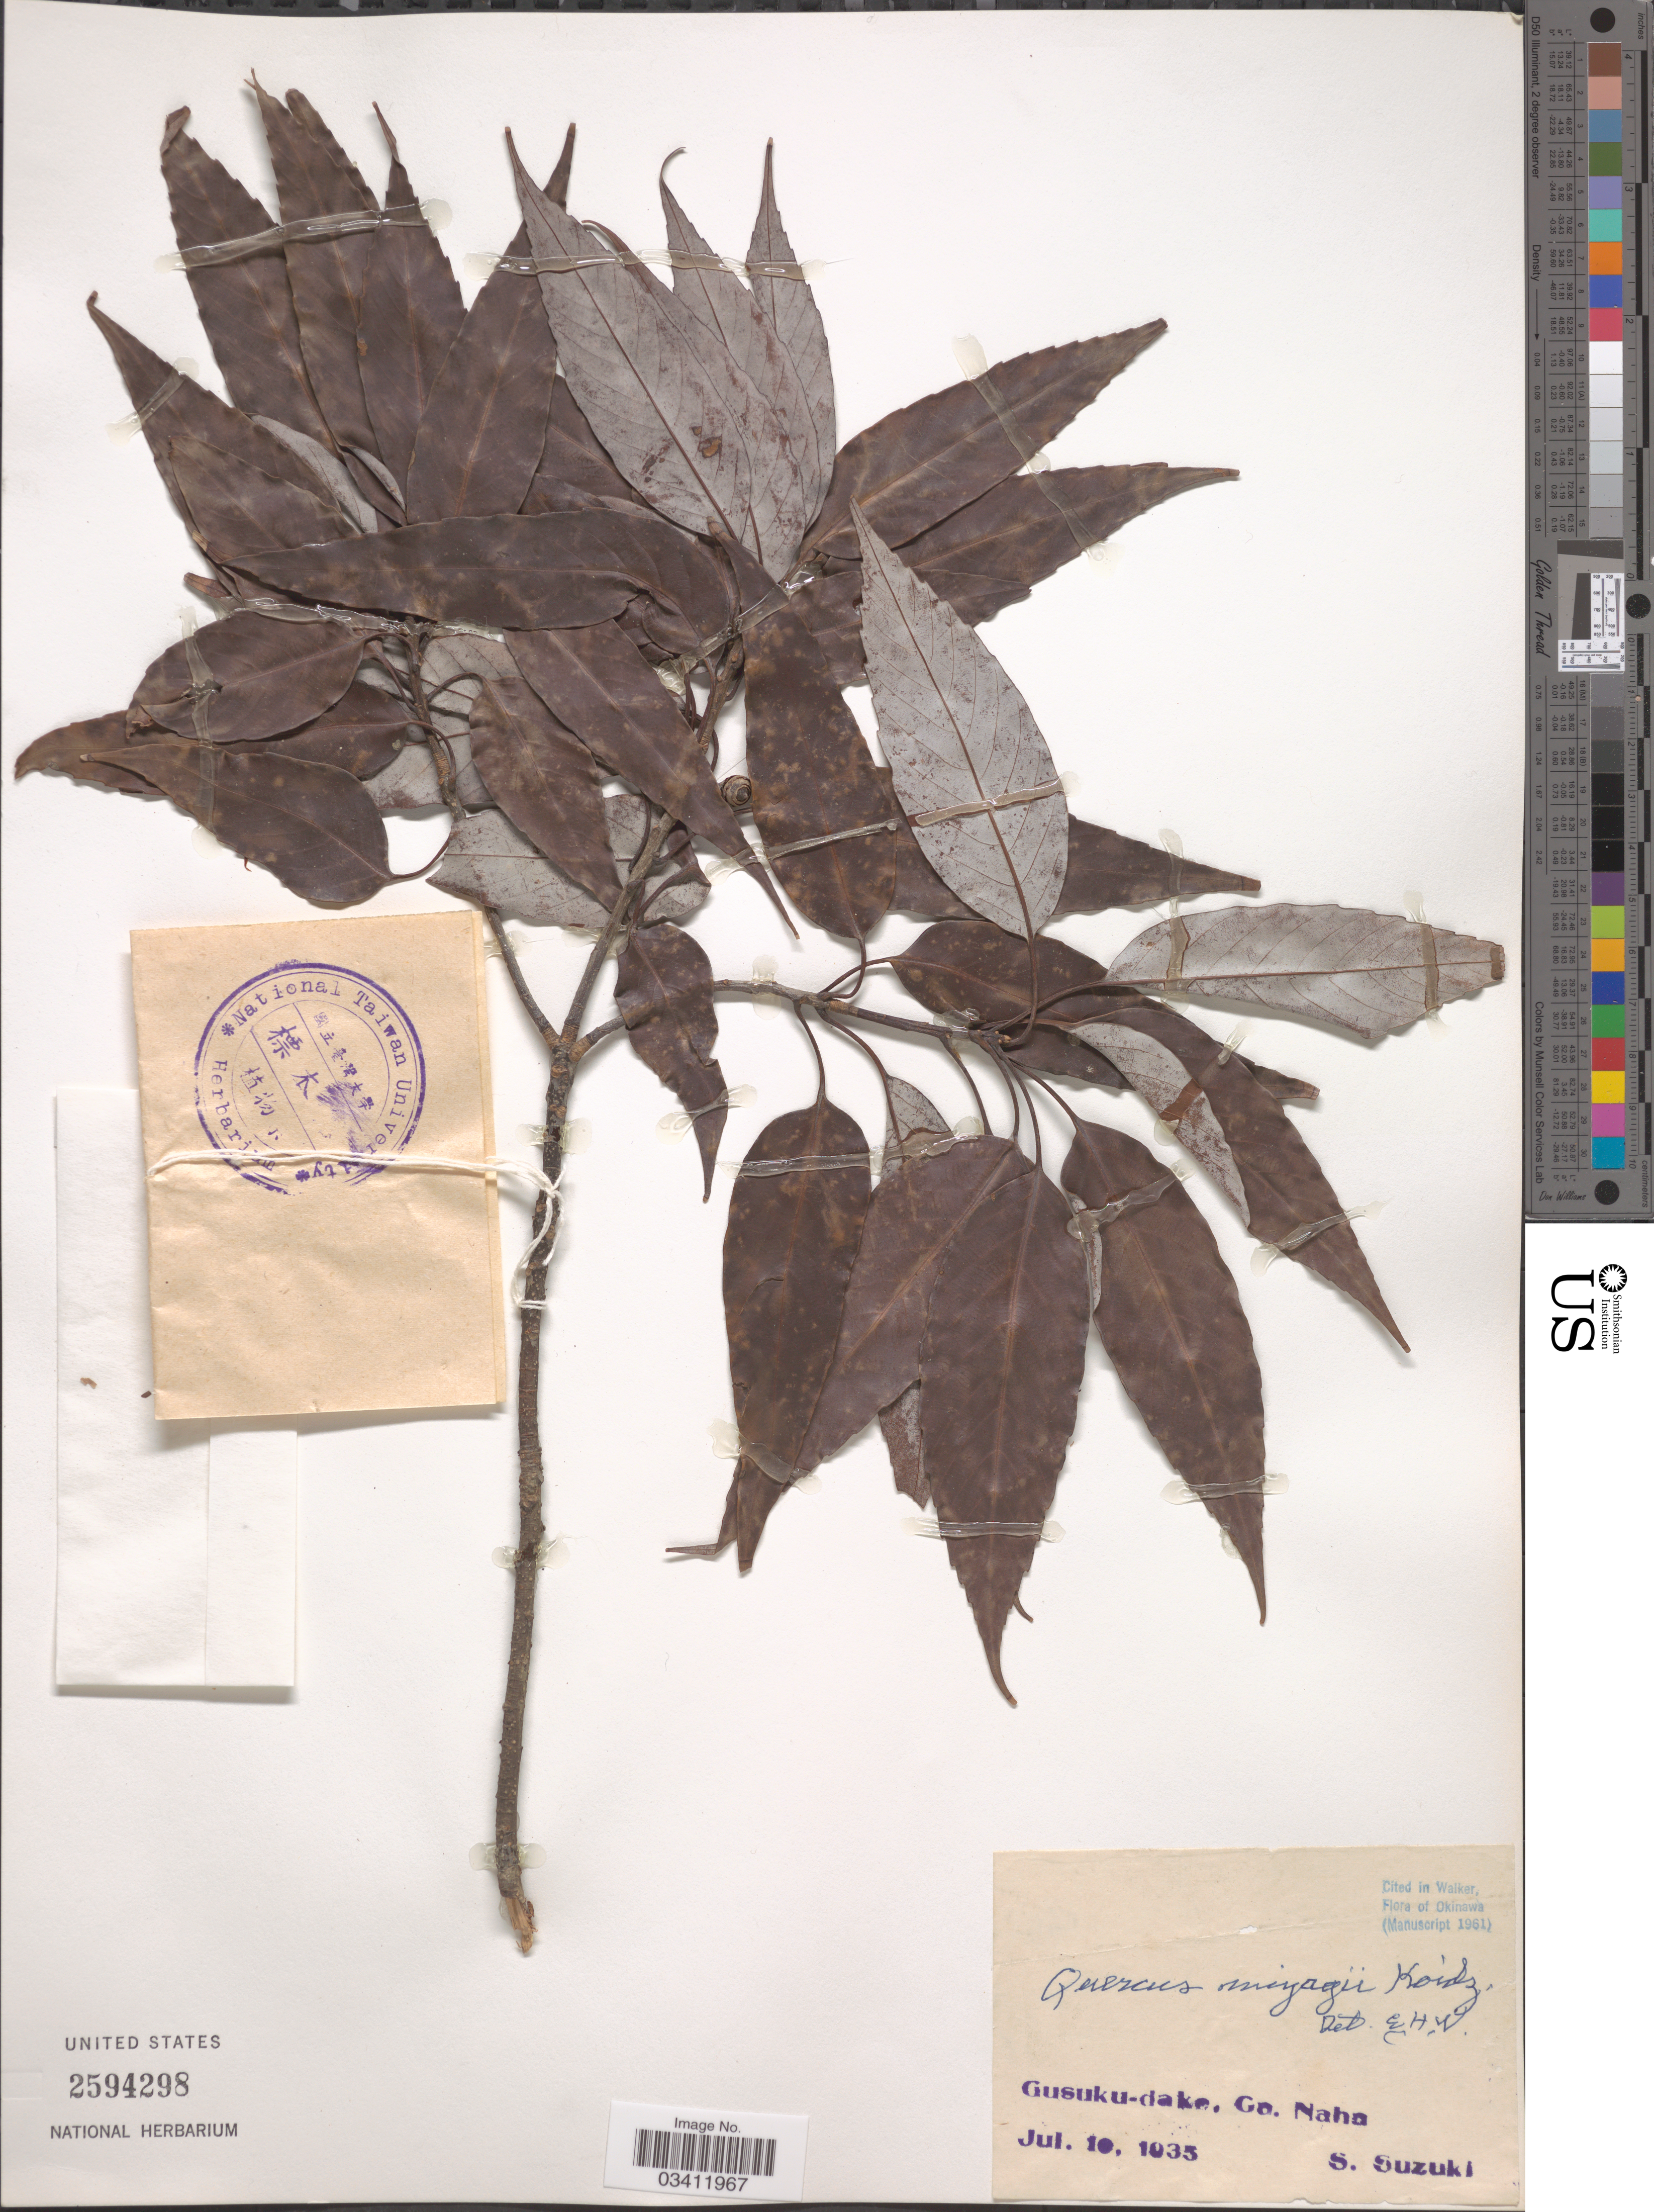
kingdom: Plantae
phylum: Tracheophyta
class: Magnoliopsida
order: Fagales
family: Fagaceae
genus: Quercus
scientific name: Quercus miyagii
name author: Koidz.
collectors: S. Suzuki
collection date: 1935-07-10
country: Japan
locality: Gusuku-dake, Ga. Naha.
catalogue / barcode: US 2594298